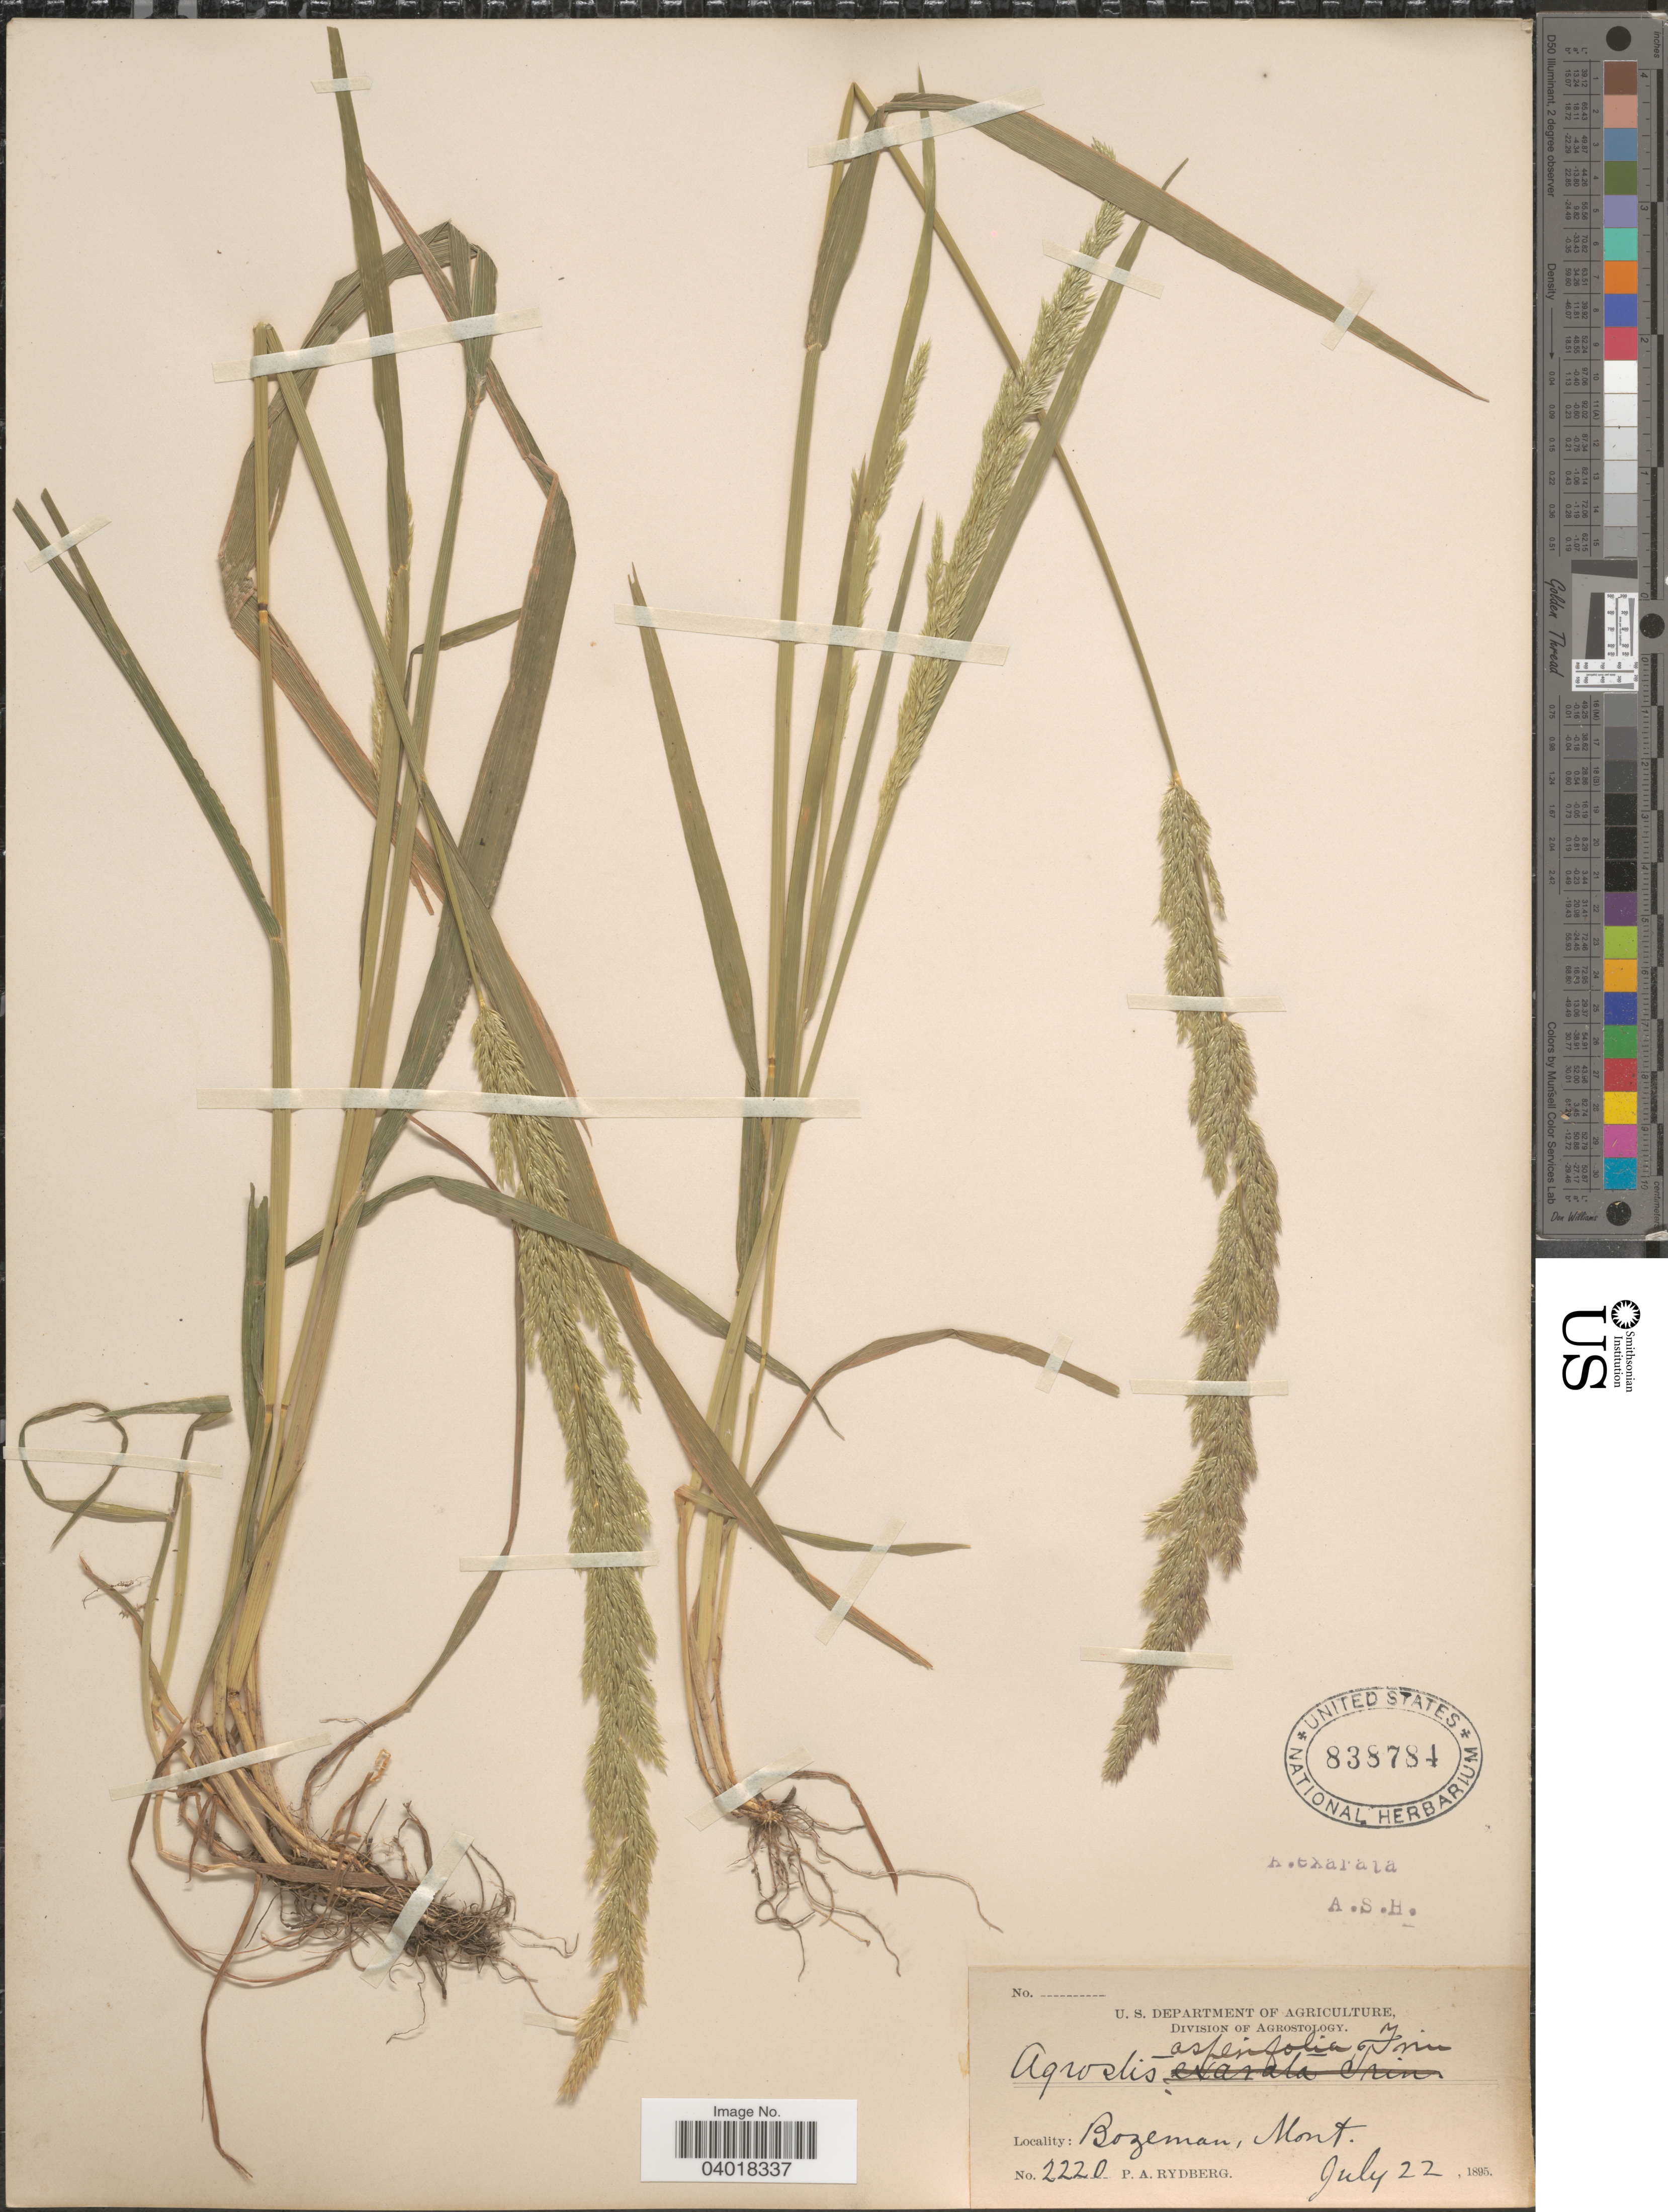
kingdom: Plantae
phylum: Tracheophyta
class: Liliopsida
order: Poales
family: Poaceae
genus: Agrostis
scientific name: Agrostis exarata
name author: Trin.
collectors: P. A. Rydberg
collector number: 2220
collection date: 1895-07-22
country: United States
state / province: Montana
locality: Bozeman.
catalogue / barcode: US 838784